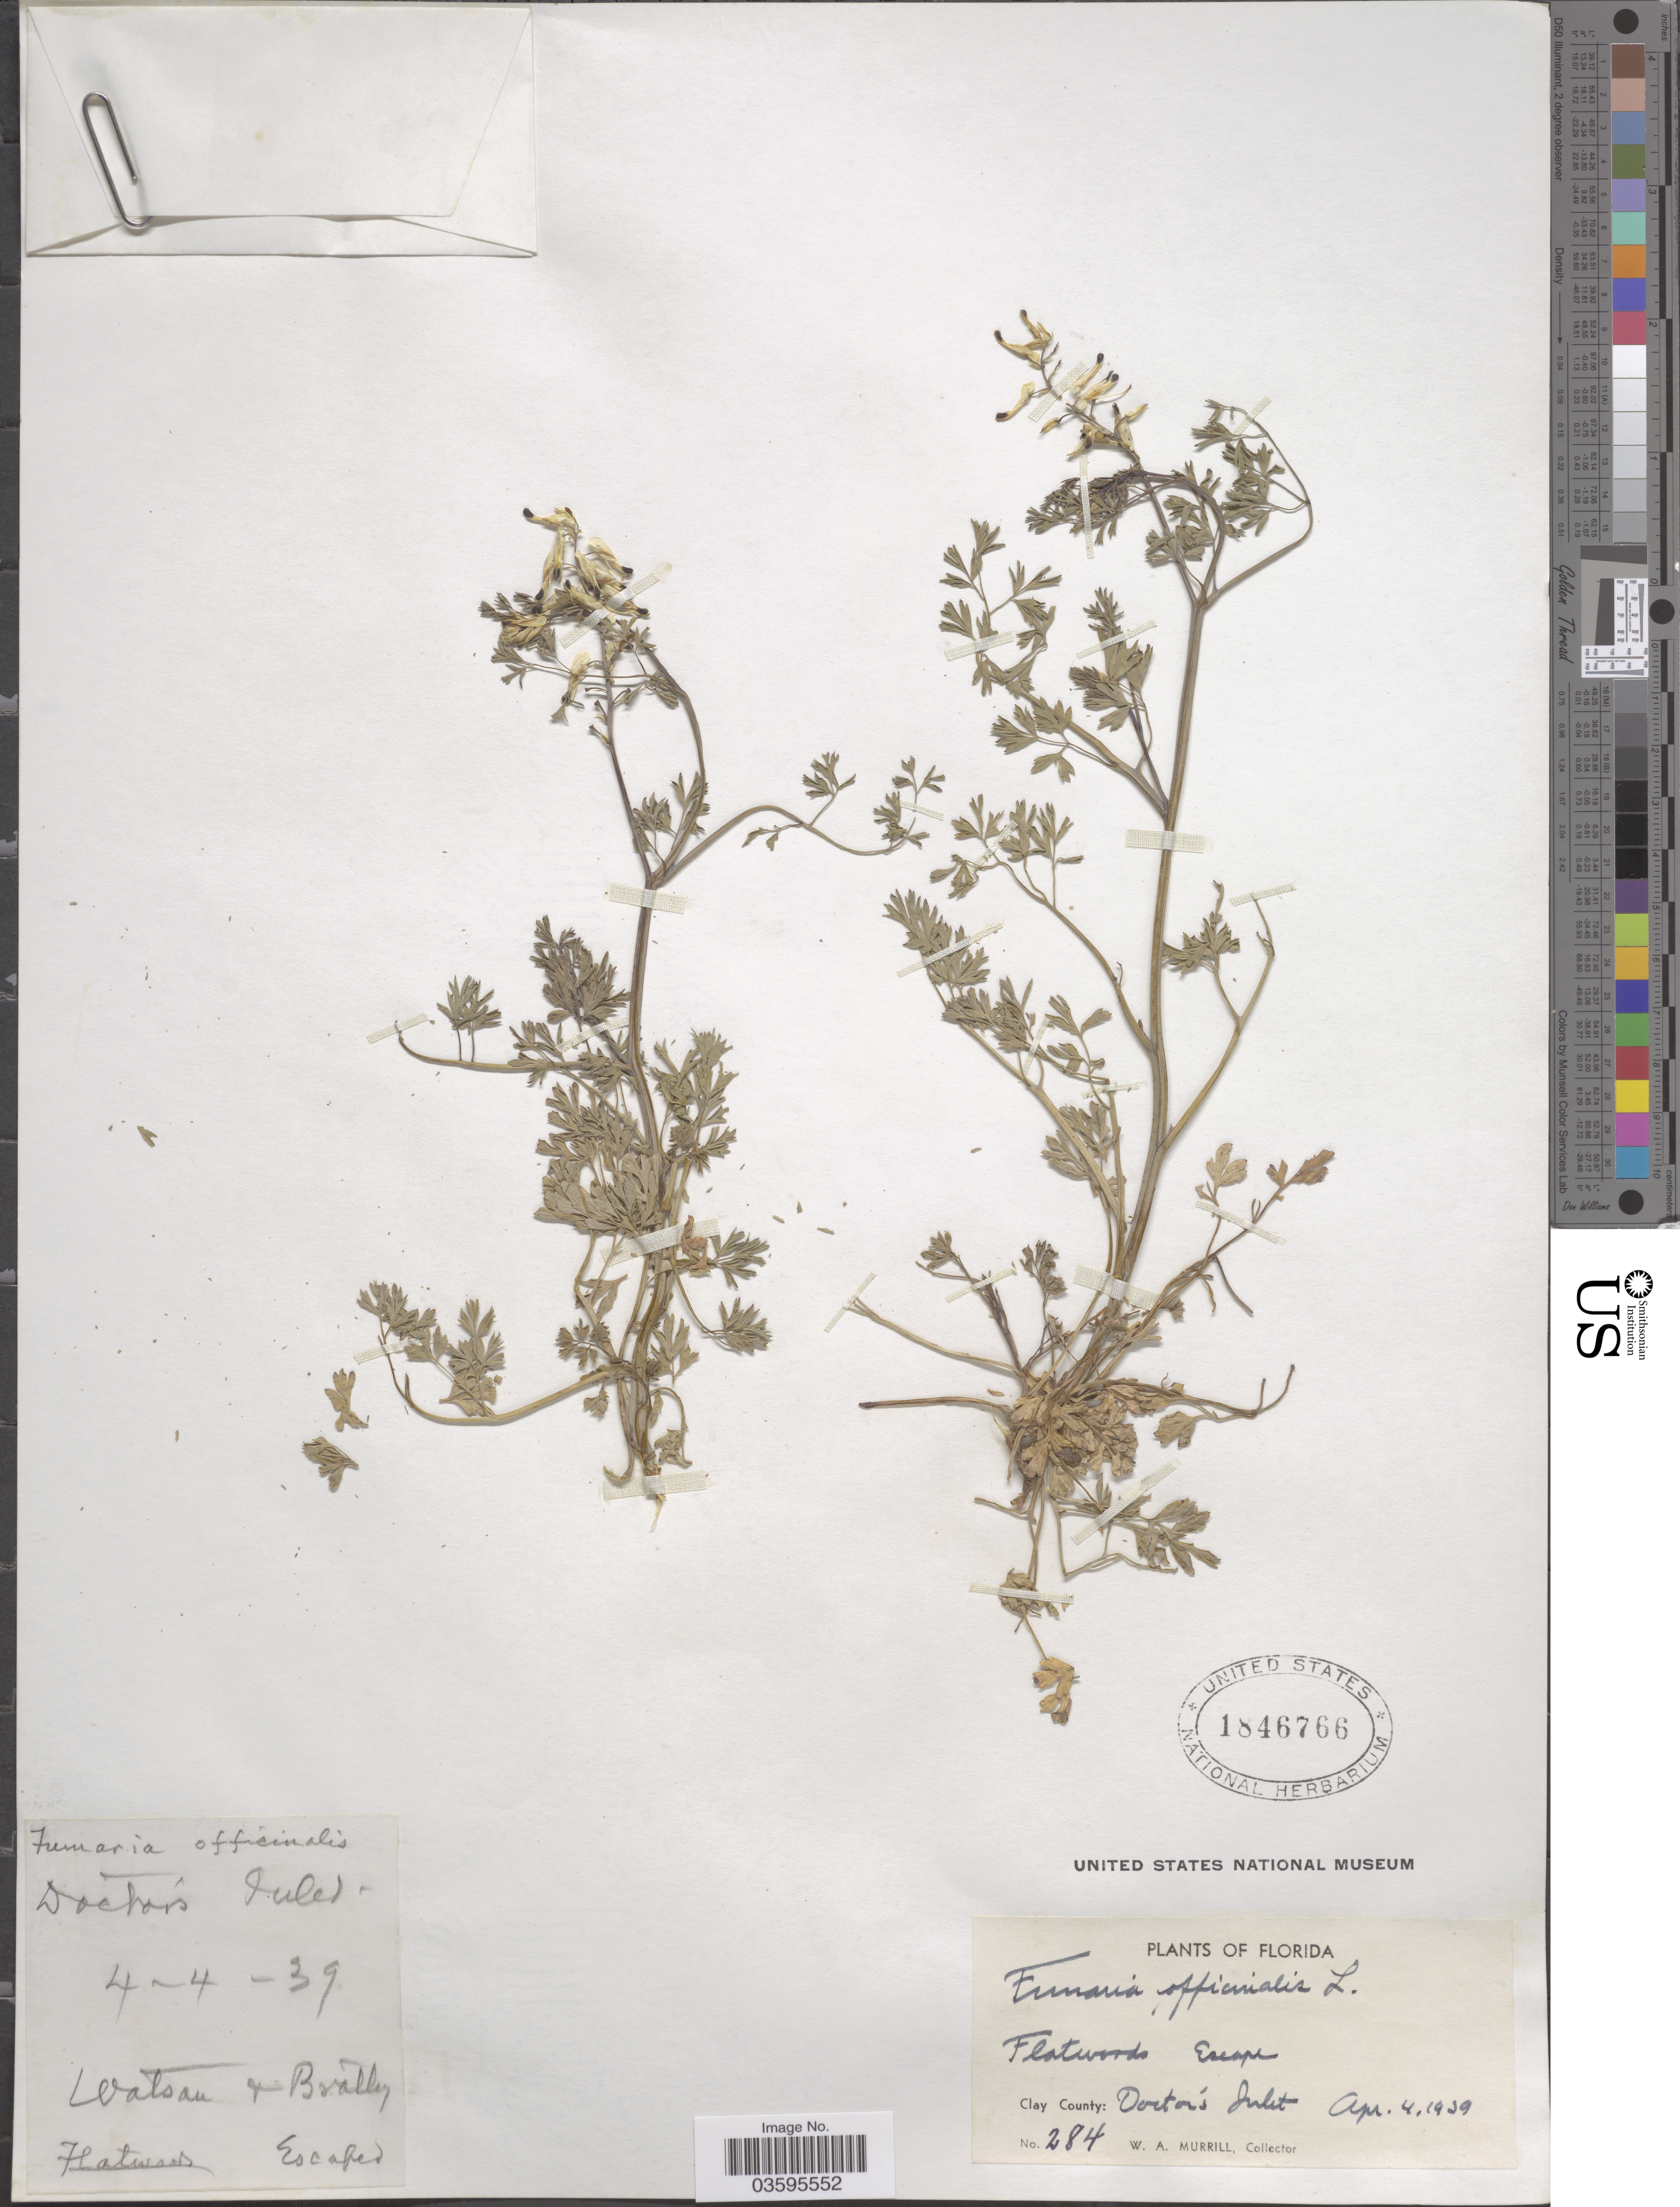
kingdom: Plantae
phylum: Tracheophyta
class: Magnoliopsida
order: Ranunculales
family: Papaveraceae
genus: Fumaria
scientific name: Fumaria officinalis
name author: L.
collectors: W. A. Murrill, -- Watson & Bralley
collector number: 284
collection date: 1939-04-04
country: United States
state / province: Florida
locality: Clay County: Doctor's Inlet.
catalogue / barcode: US 1846766